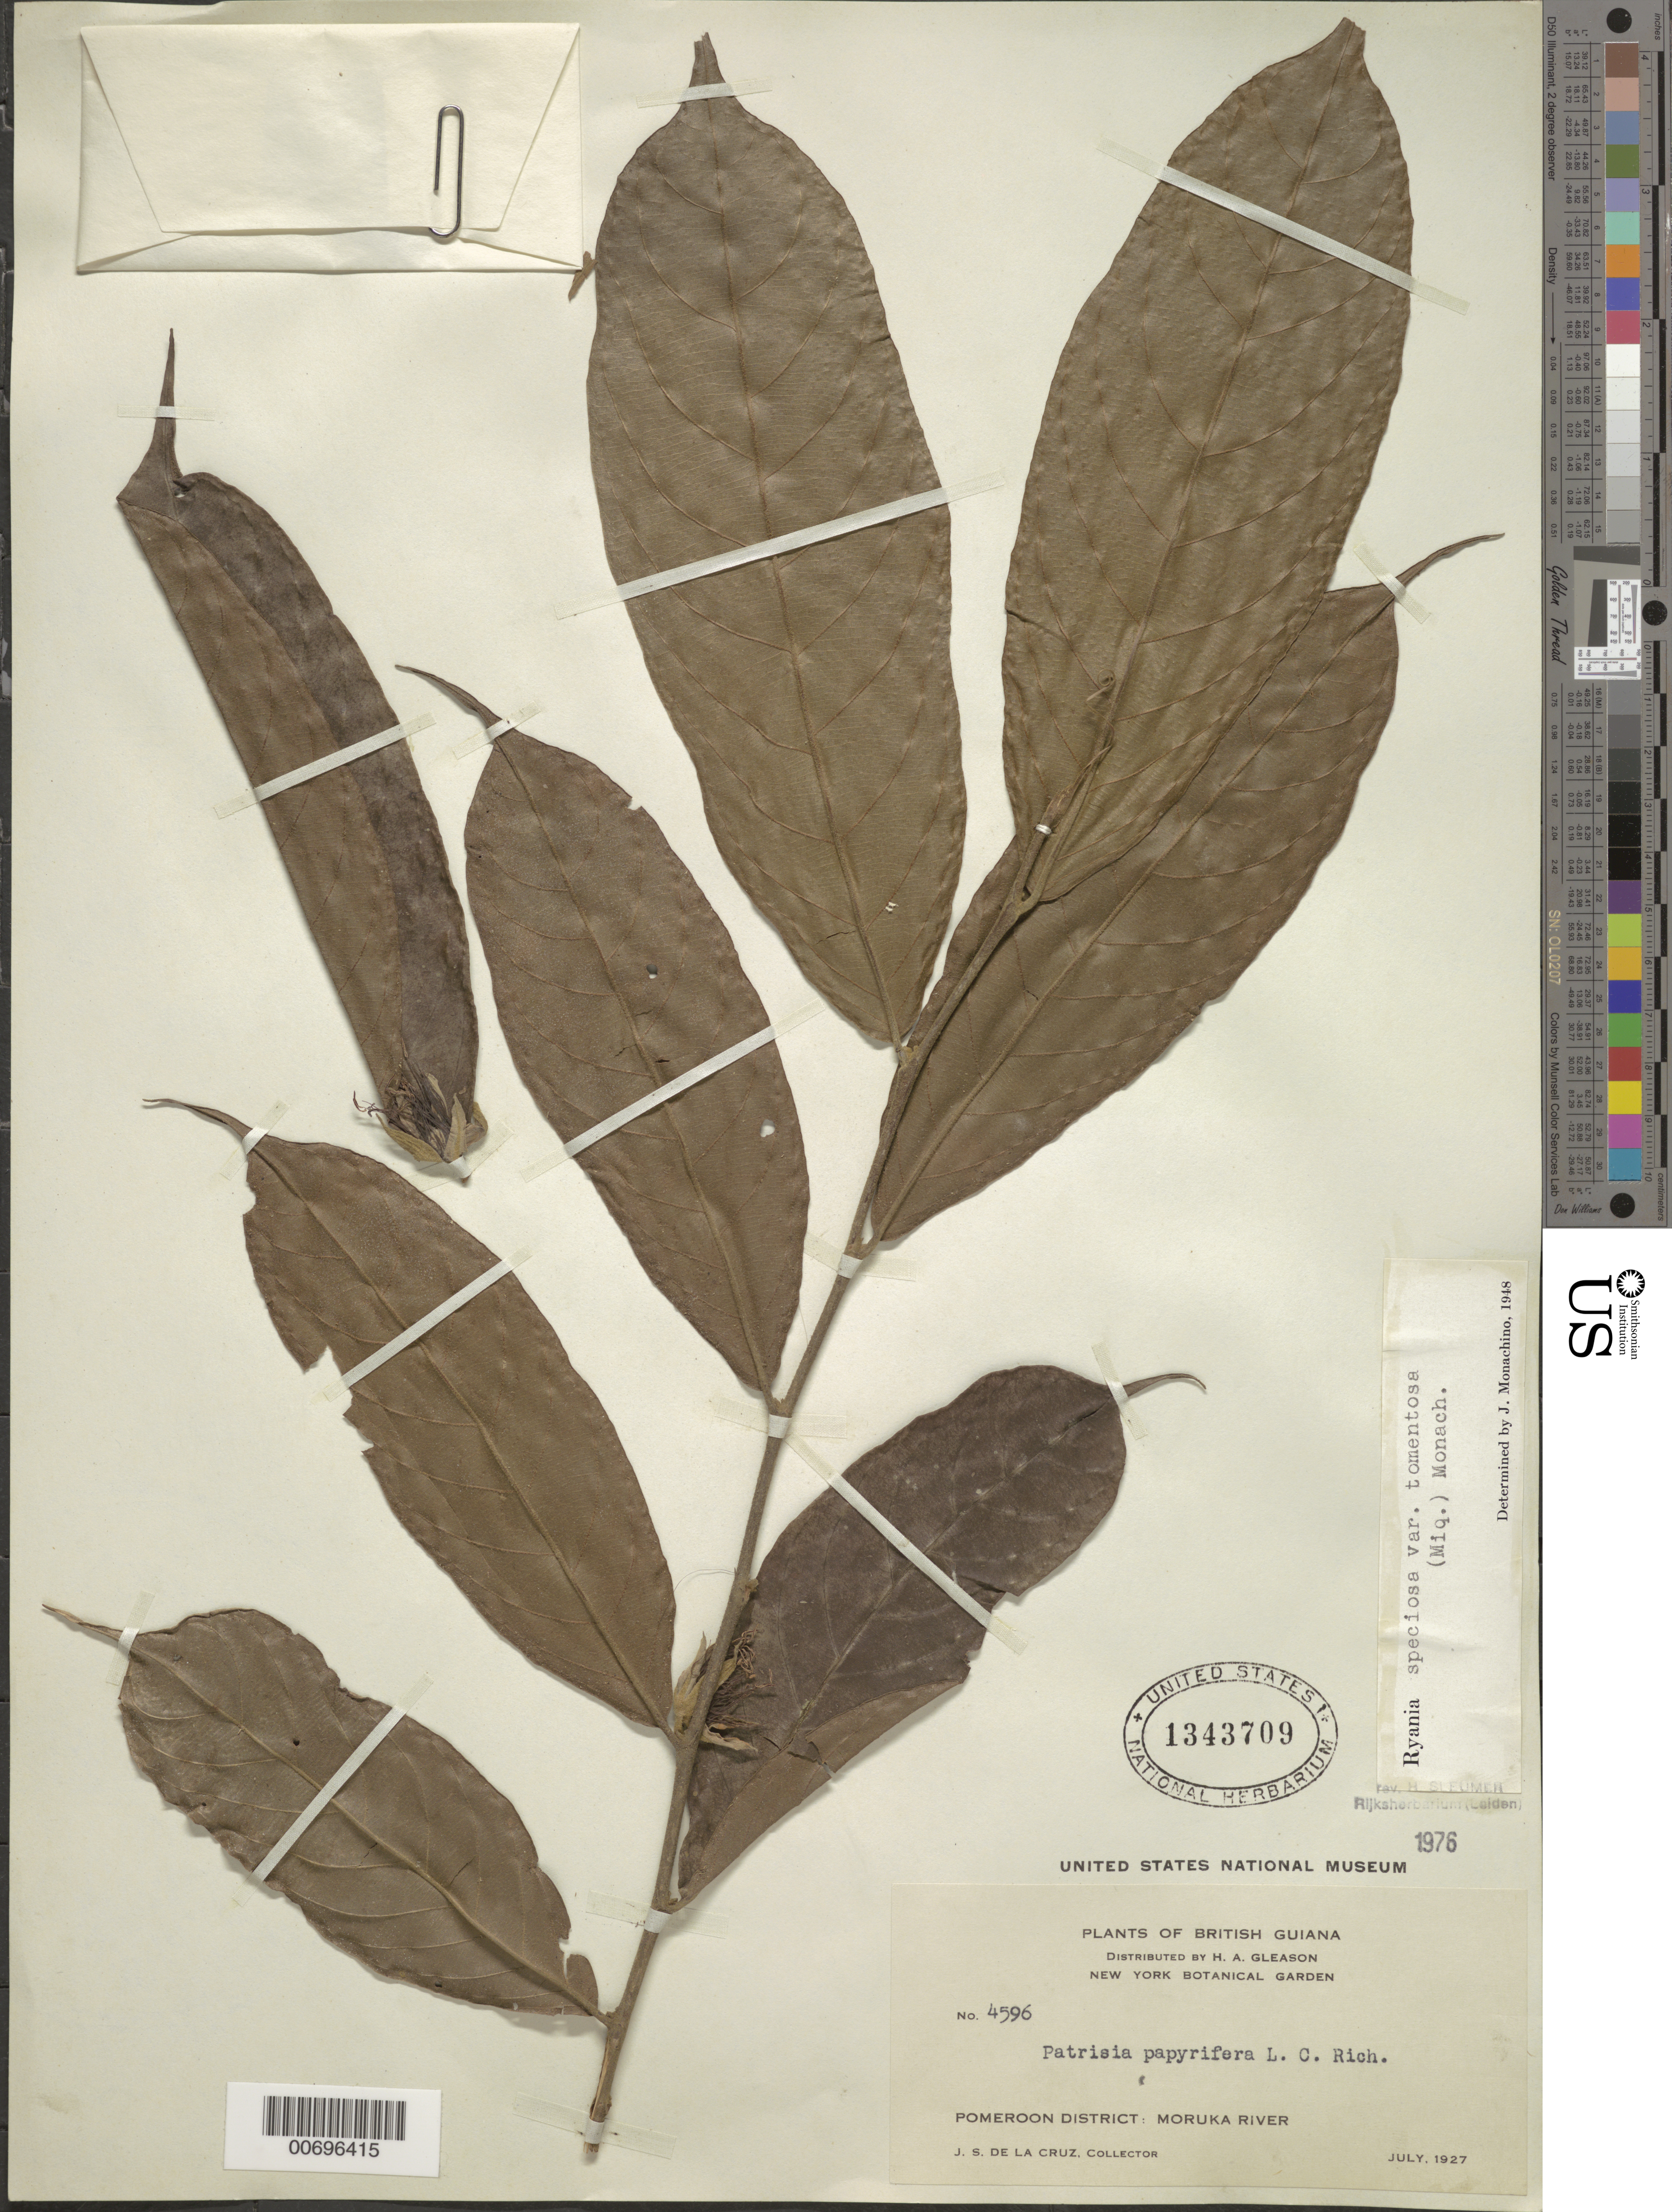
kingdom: Plantae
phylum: Tracheophyta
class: Magnoliopsida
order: Malpighiales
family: Salicaceae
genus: Ryania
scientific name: Ryania speciosa var. tomentosa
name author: (Miq.) Monach.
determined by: Sleumer, H. O.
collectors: J. S. de la Cruz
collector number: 4596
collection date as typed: Jul-27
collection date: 1927-07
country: Guyana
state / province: Barima-Waini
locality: Moruka R., Pomeroon Dist.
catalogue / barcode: US 1343709